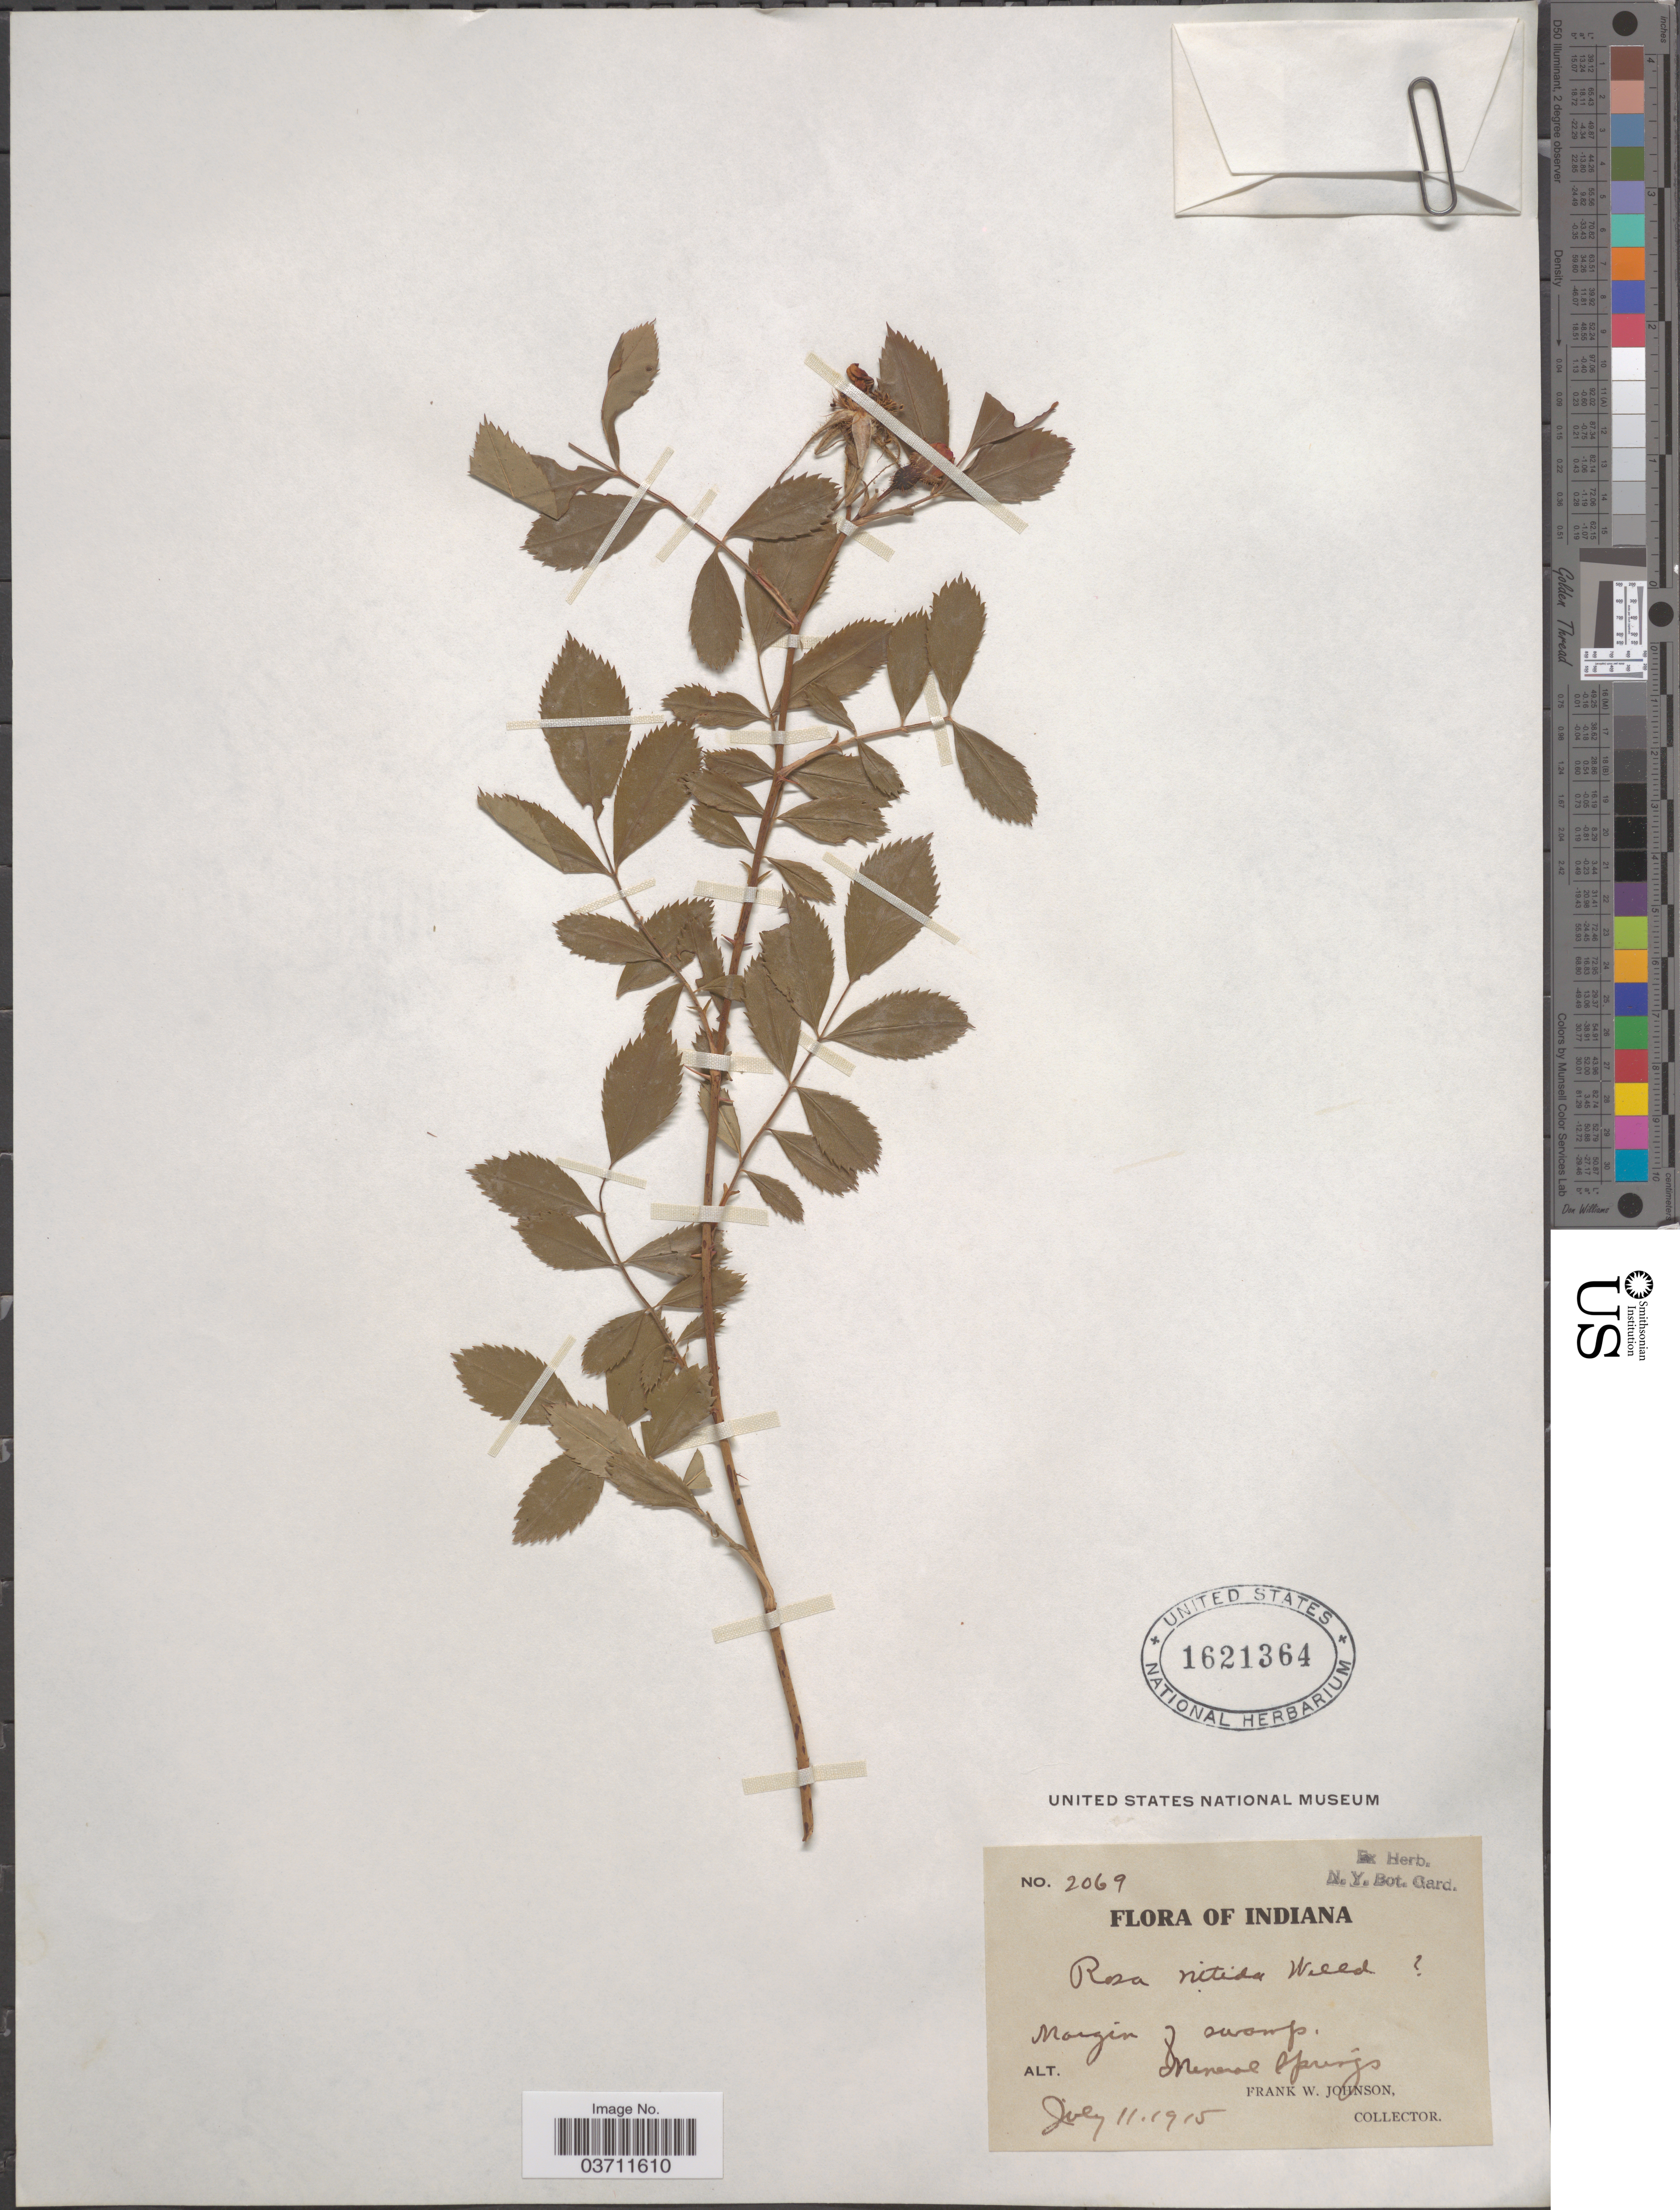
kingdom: Plantae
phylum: Tracheophyta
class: Magnoliopsida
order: Rosales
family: Rosaceae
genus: Rosa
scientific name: Rosa nitida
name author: Willd.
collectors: F. W. Johnson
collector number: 2069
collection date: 1915-07-11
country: United States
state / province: Indiana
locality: Mineral Springs.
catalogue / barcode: US 1621364